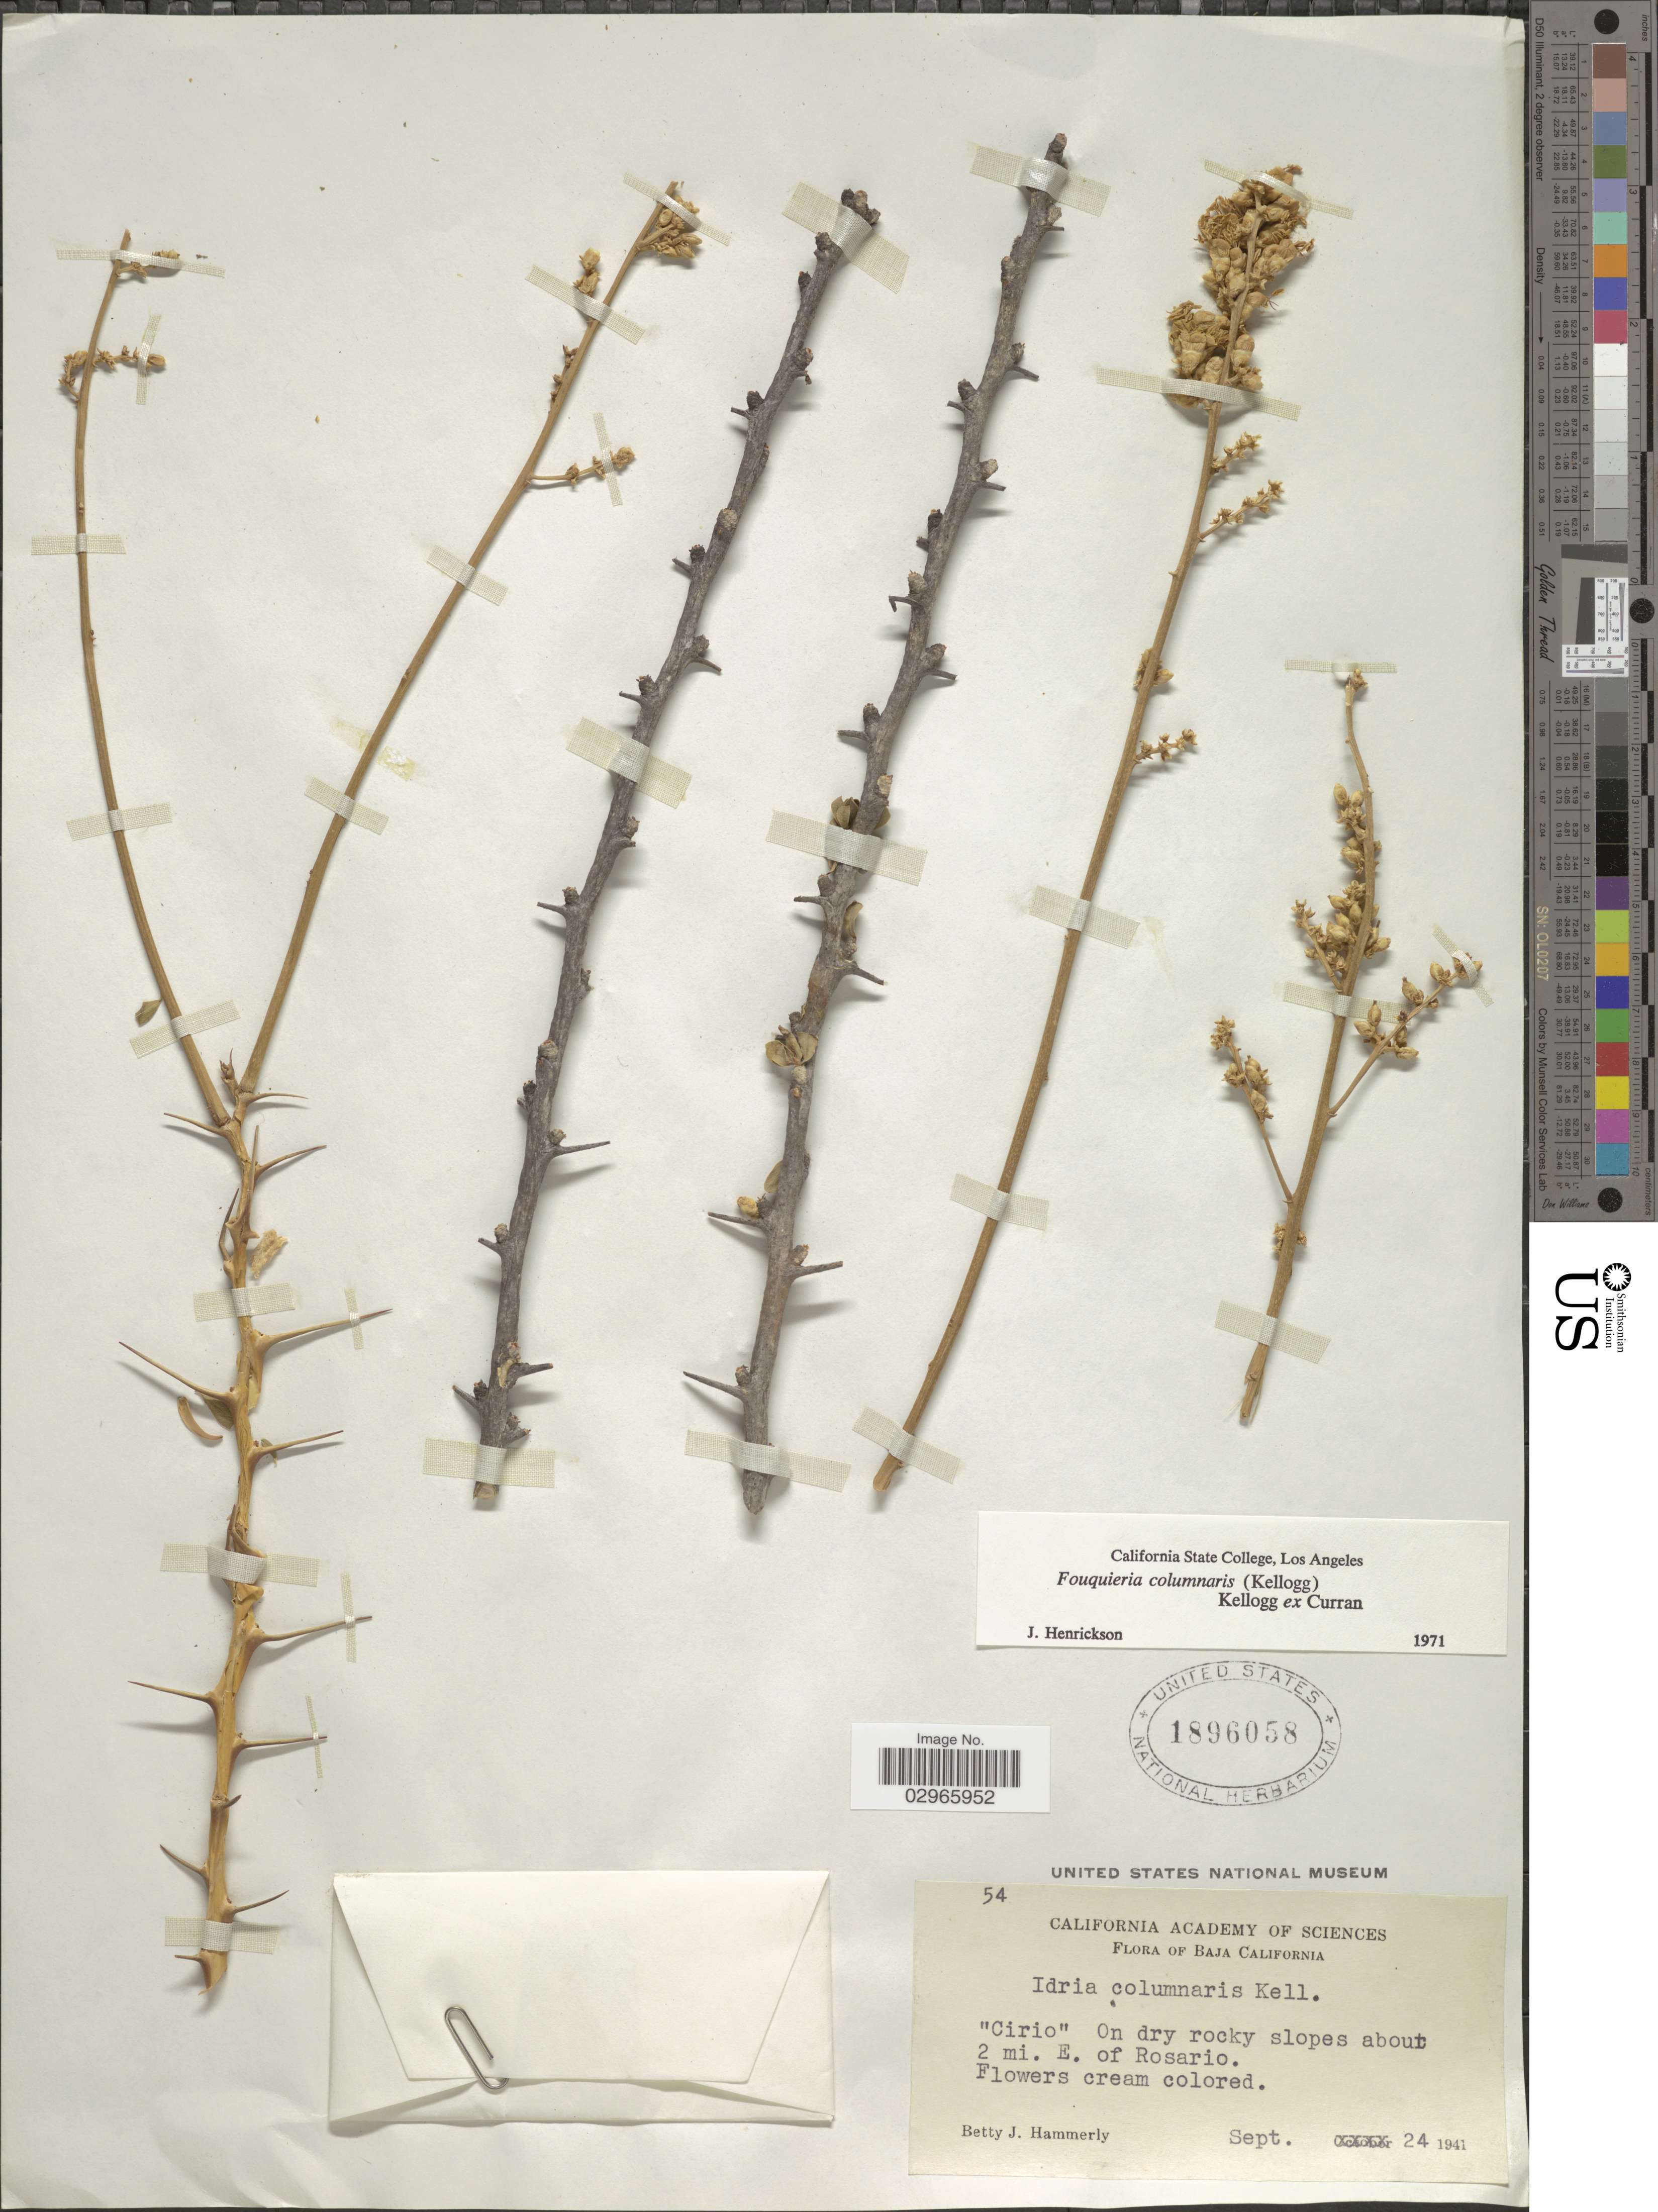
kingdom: Plantae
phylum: Tracheophyta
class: Magnoliopsida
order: Ericales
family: Fouquieriaceae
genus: Idria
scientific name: Idria columnaria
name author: Kellogg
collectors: B. J. Hammerly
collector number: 54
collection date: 1941-09-24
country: Mexico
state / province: Baja California Norte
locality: About 2 mi. E. of Rosario.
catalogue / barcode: US 1896058